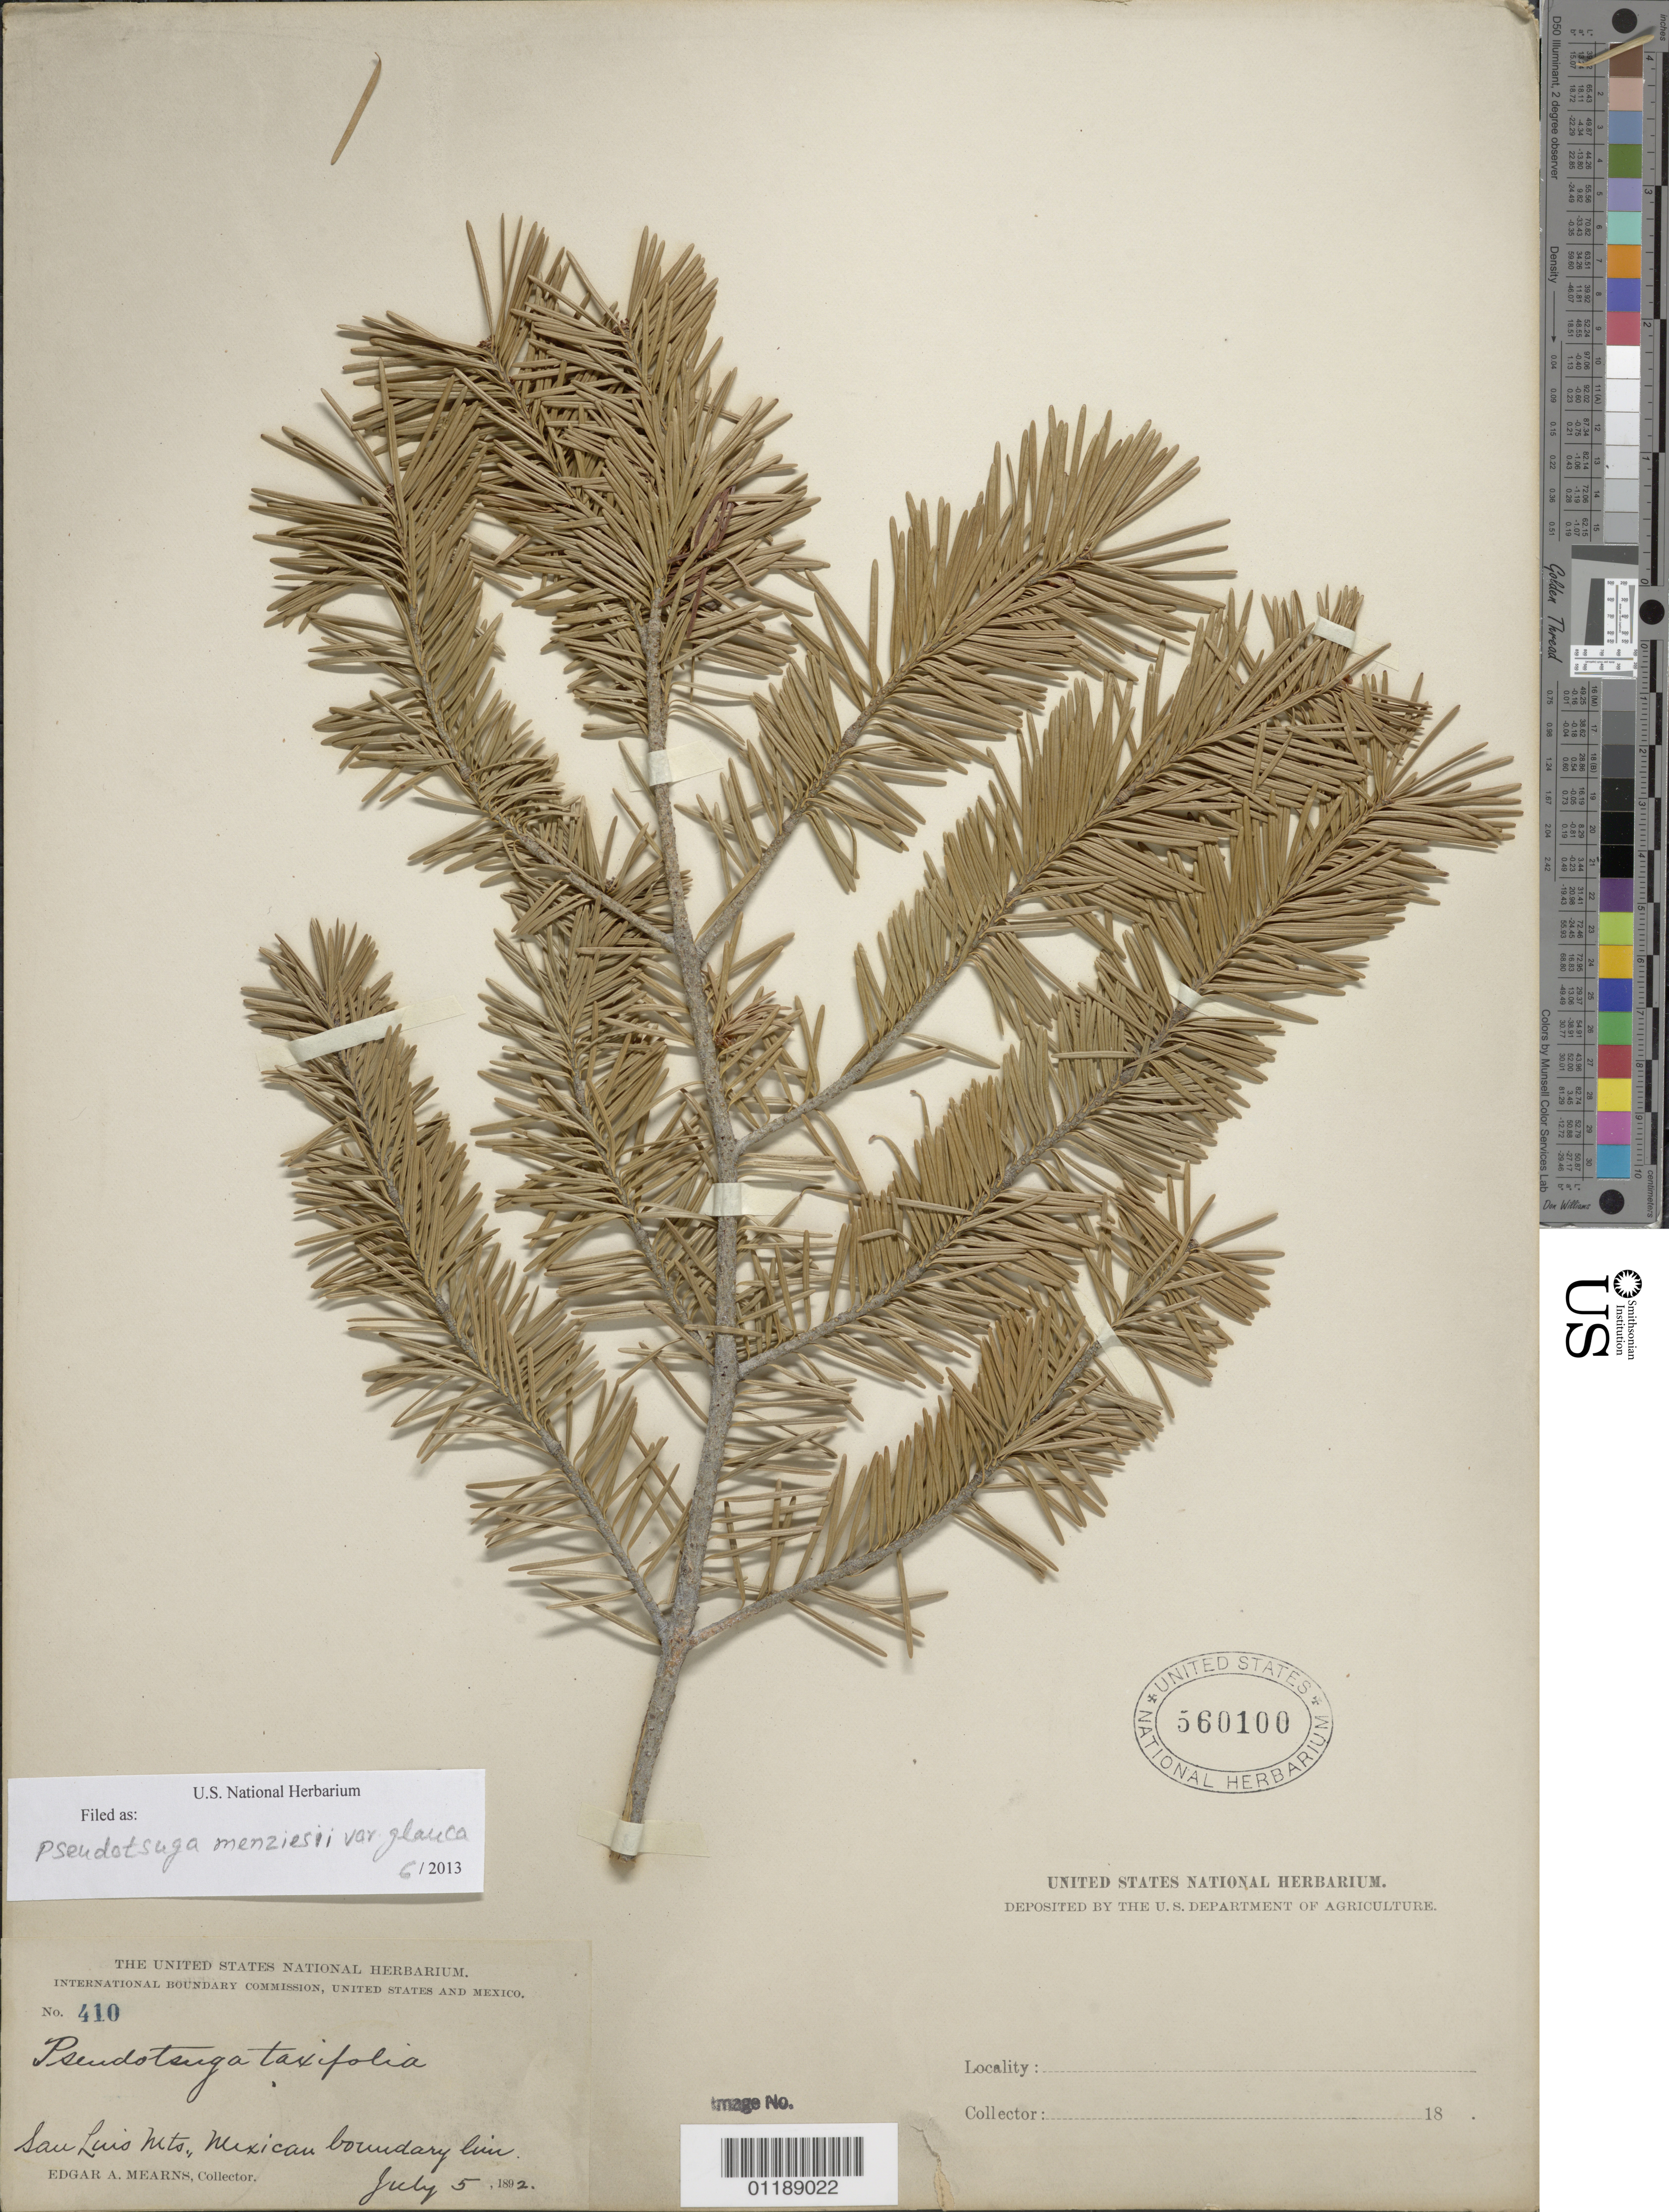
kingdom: Plantae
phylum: Tracheophyta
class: Pinopsida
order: Pinales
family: Pinaceae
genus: Pseudotsuga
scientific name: Pseudotsuga menziesii var. glauca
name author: (Beissn.) Franco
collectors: E. A. Mearns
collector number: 410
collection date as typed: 05 Jul 1892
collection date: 1892-07-05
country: United States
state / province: New Mexico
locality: San Luis Mts., Mexican boundary line.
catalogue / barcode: US 560100